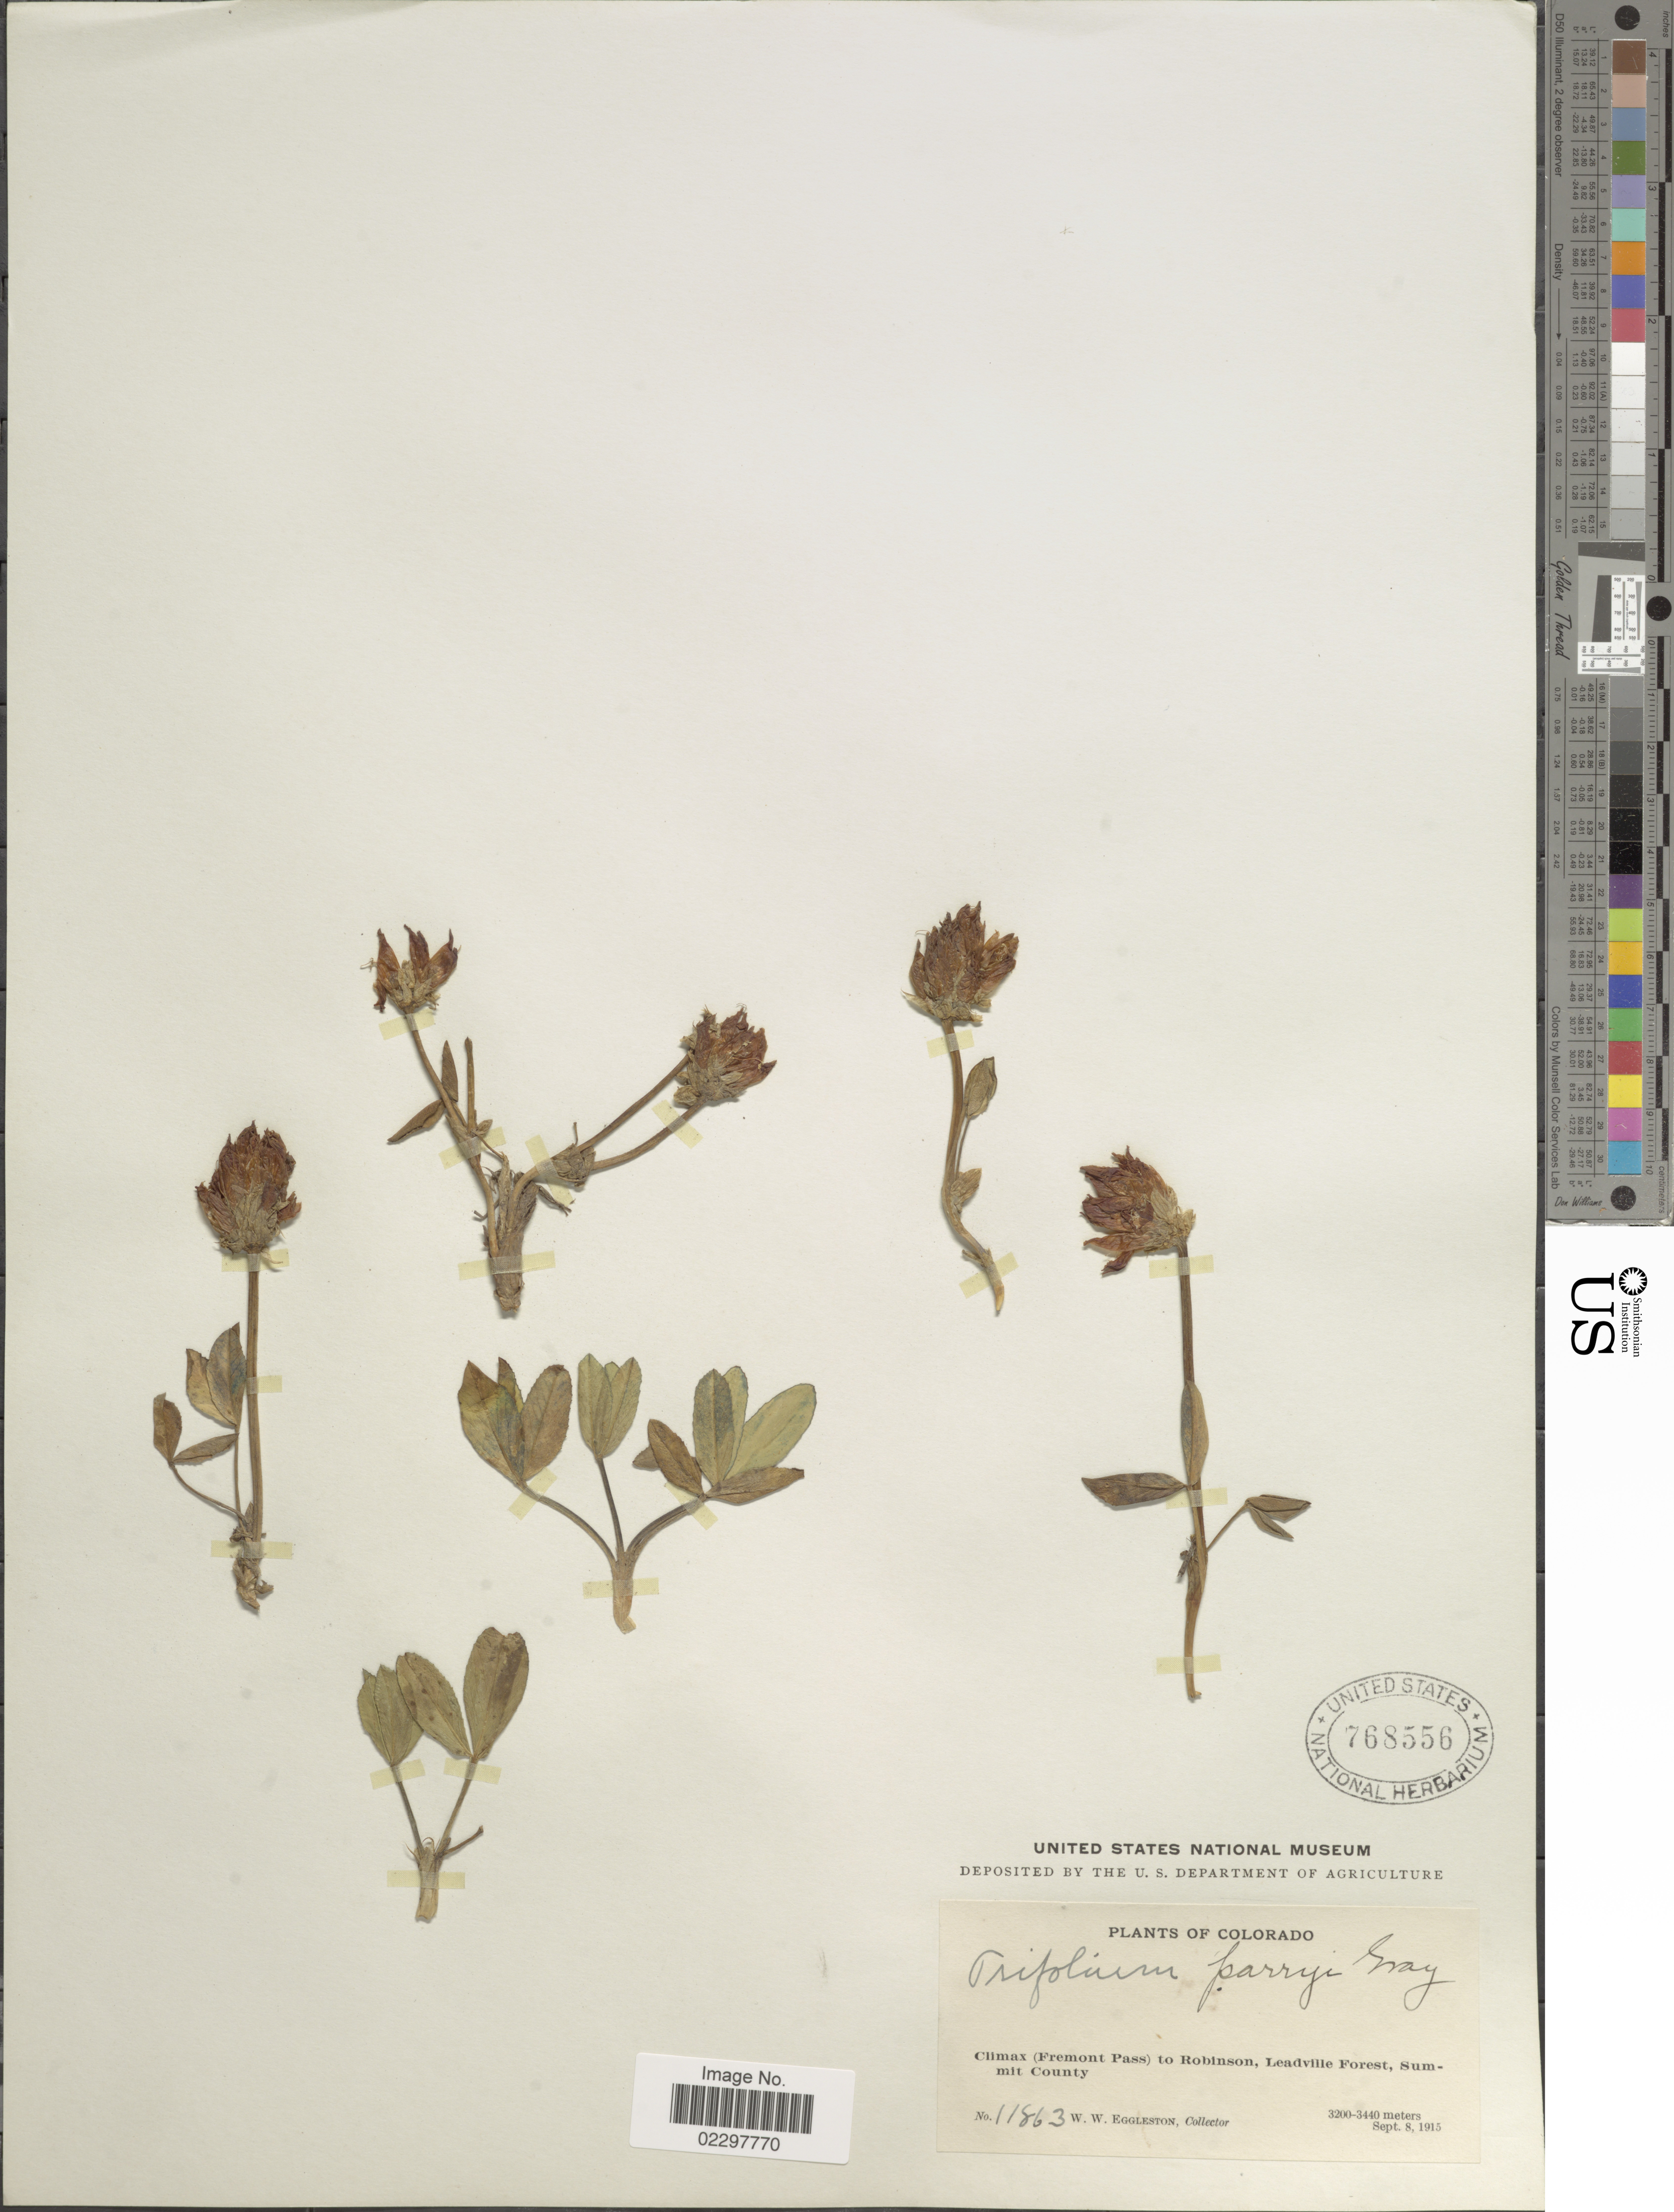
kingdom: Plantae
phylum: Tracheophyta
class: Magnoliopsida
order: Fabales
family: Fabaceae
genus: Trifolium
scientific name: Trifolium parryi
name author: A. Gray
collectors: W. W. Eggleston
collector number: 11863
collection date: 1915-09-08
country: United States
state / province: Colorado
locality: Climax (Fremont Pass) to Robinson, Leadville Forest, Summit County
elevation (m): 3200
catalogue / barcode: US 768556